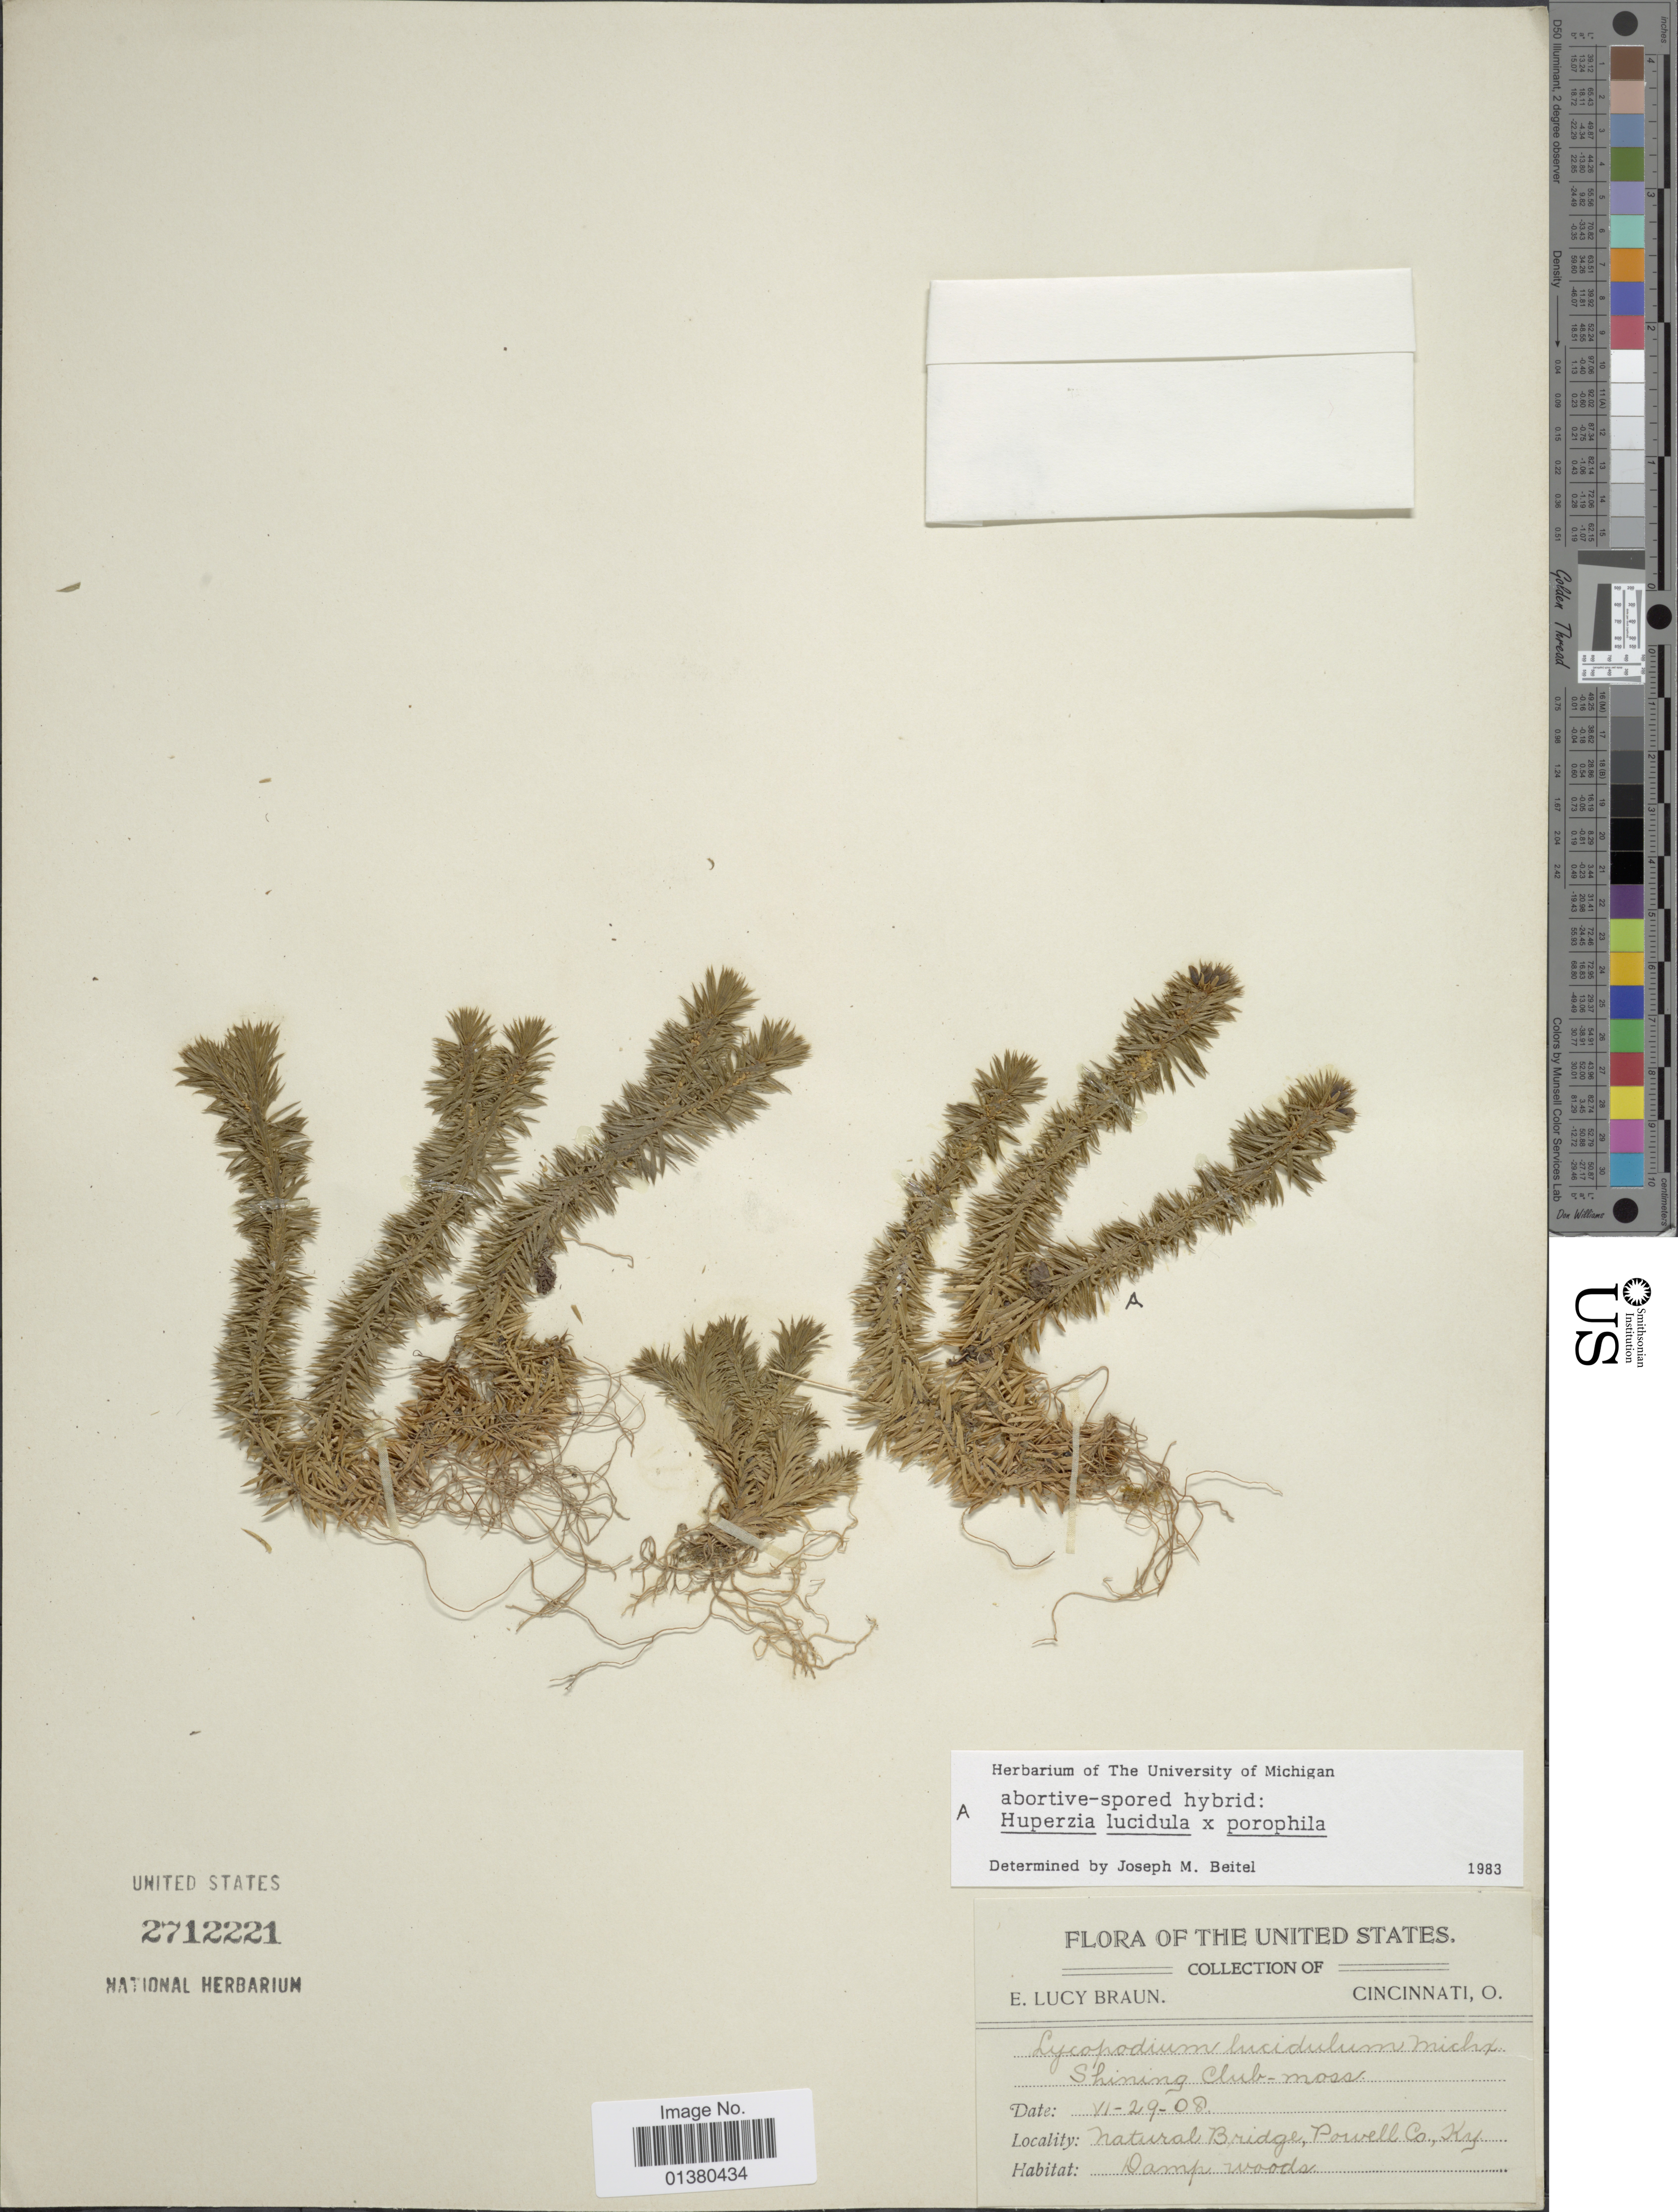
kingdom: Plantae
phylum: Tracheophyta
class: Lycopodiopsida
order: Lycopodiales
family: Lycopodiaceae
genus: Huperzia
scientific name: Huperzia lucidula x H. porophila (F.E. Lloyd & Underw.) Holub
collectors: E. L. Braun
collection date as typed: Transcribed d/m/y: 29/6/8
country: United States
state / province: Kentucky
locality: Natural Bridge, Powell Co.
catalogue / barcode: US 2712221